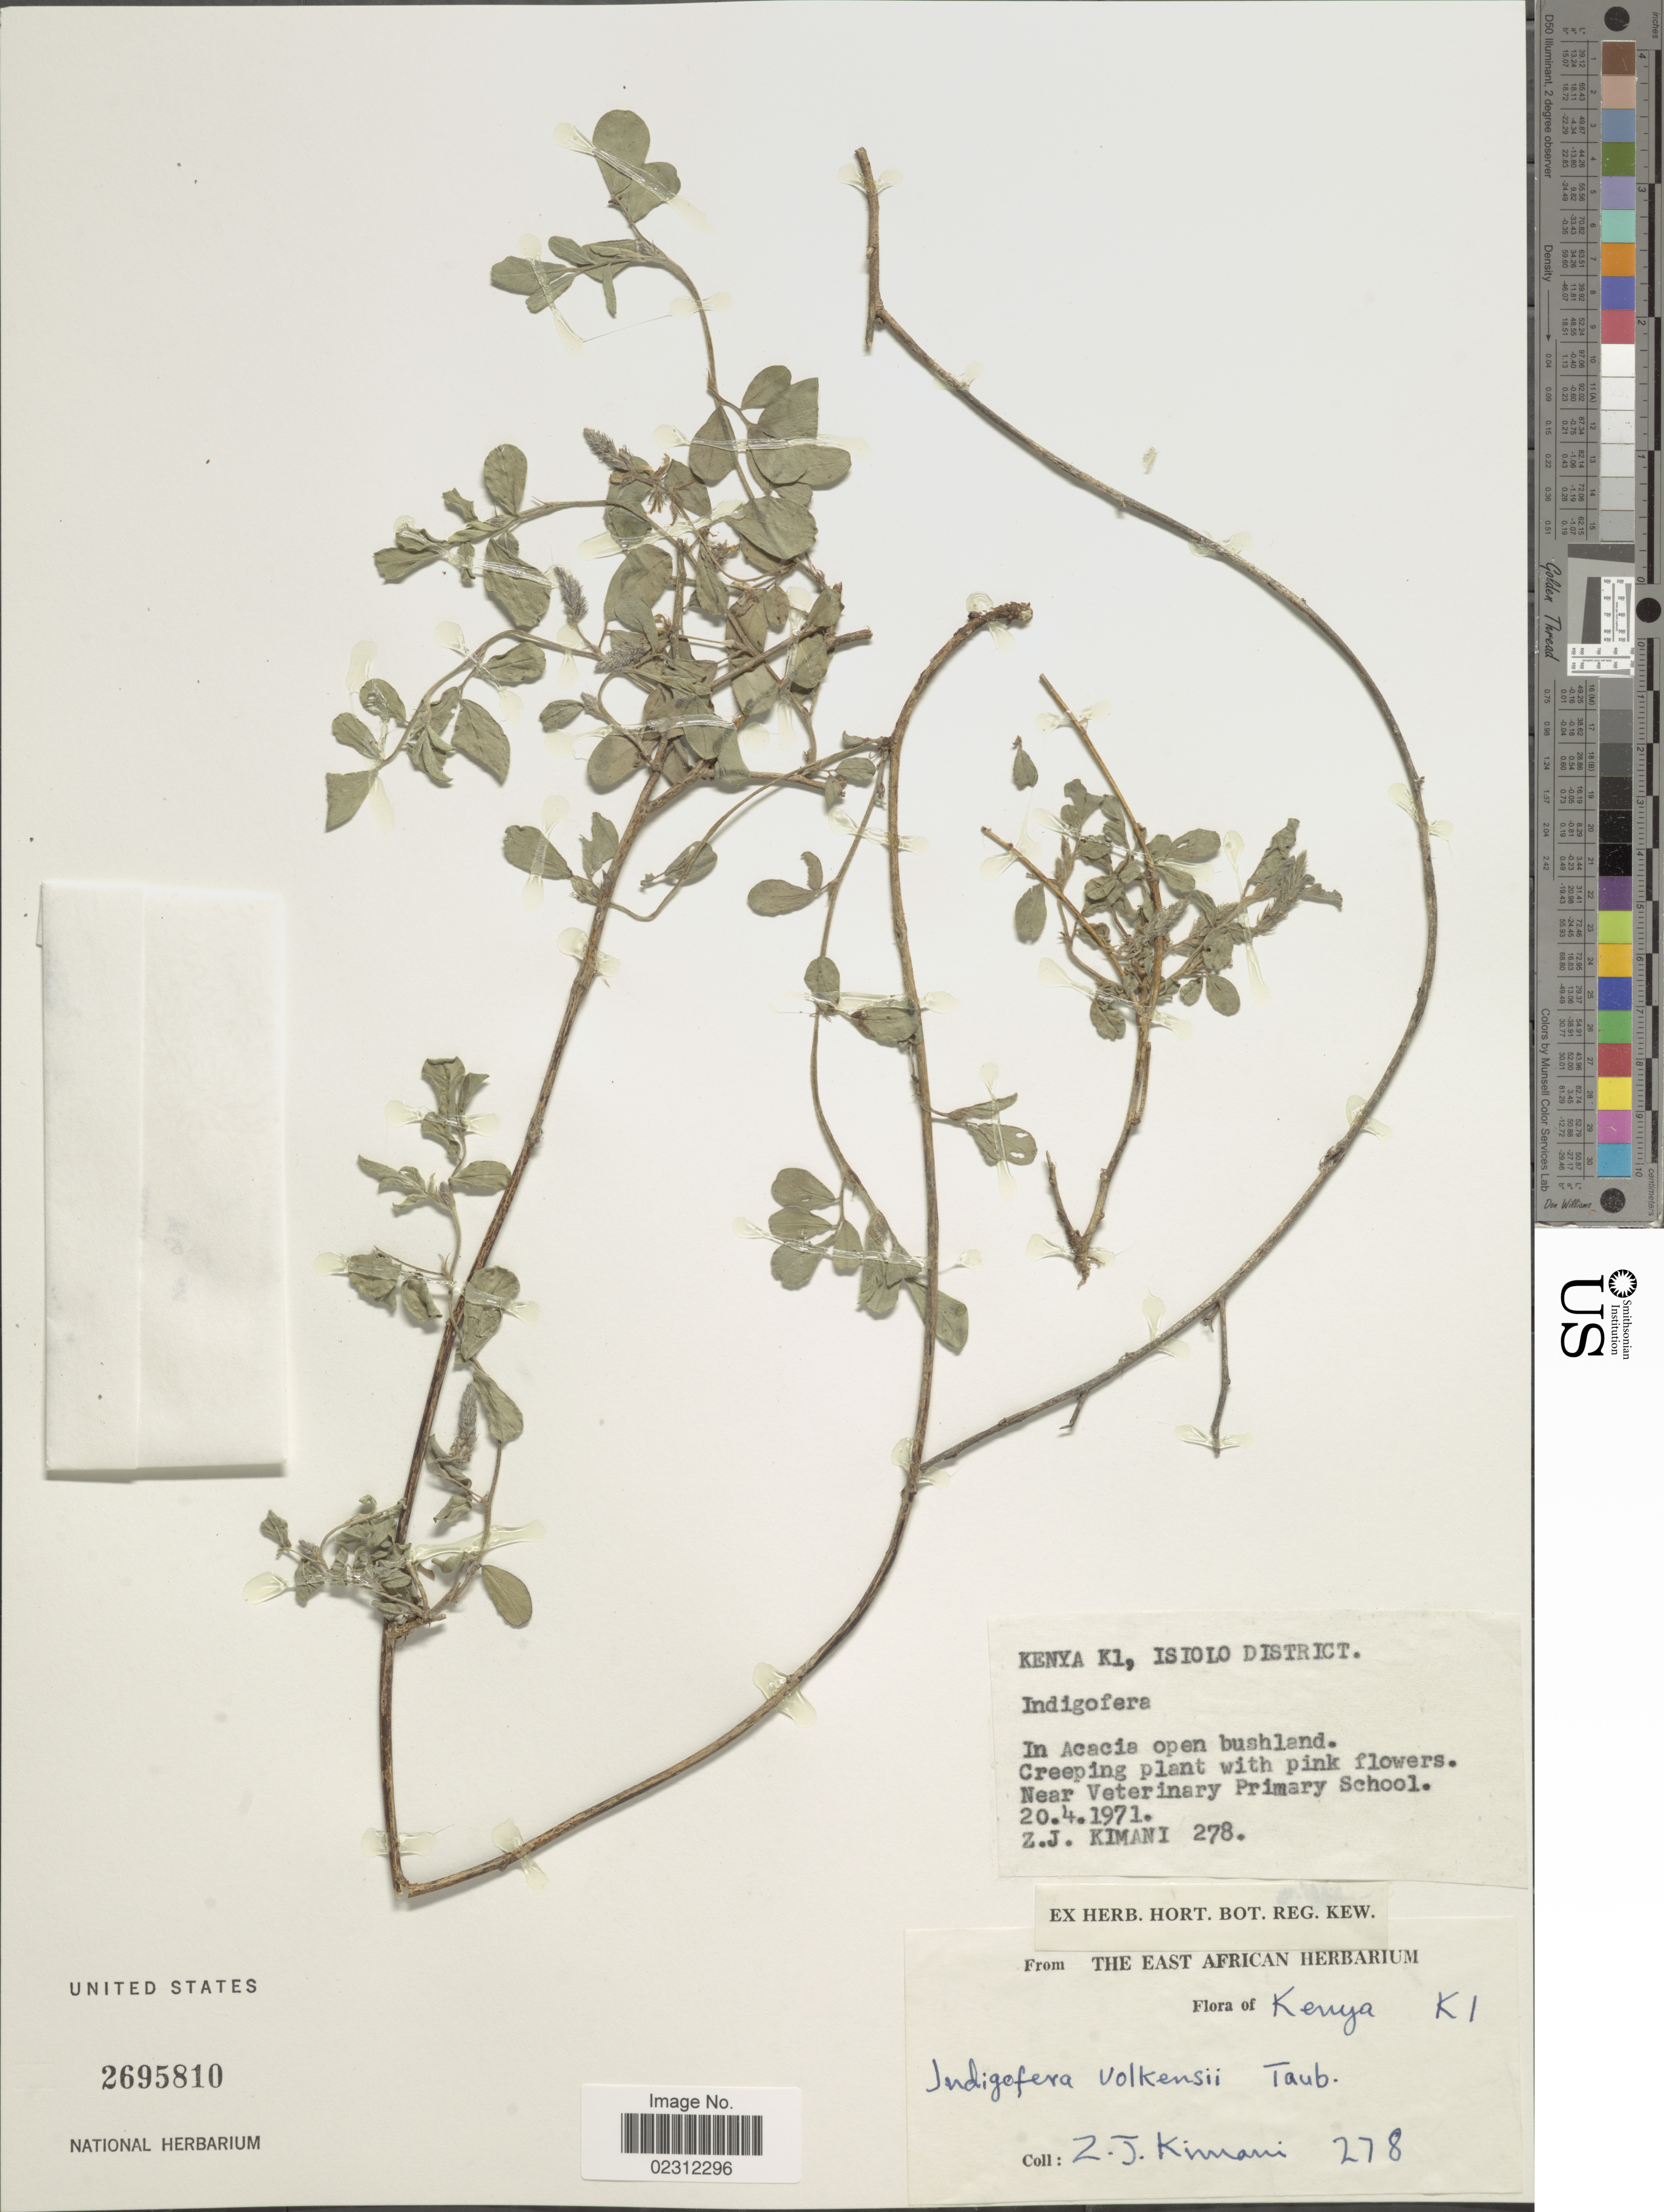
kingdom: Plantae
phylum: Tracheophyta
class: Magnoliopsida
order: Fabales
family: Fabaceae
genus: Indigofera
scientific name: Indigofera volkensii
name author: Taub.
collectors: Z. Kimani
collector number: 278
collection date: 1971-04-20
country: Kenya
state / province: Isiolo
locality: Near Veterinary Primary School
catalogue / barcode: US 2695810